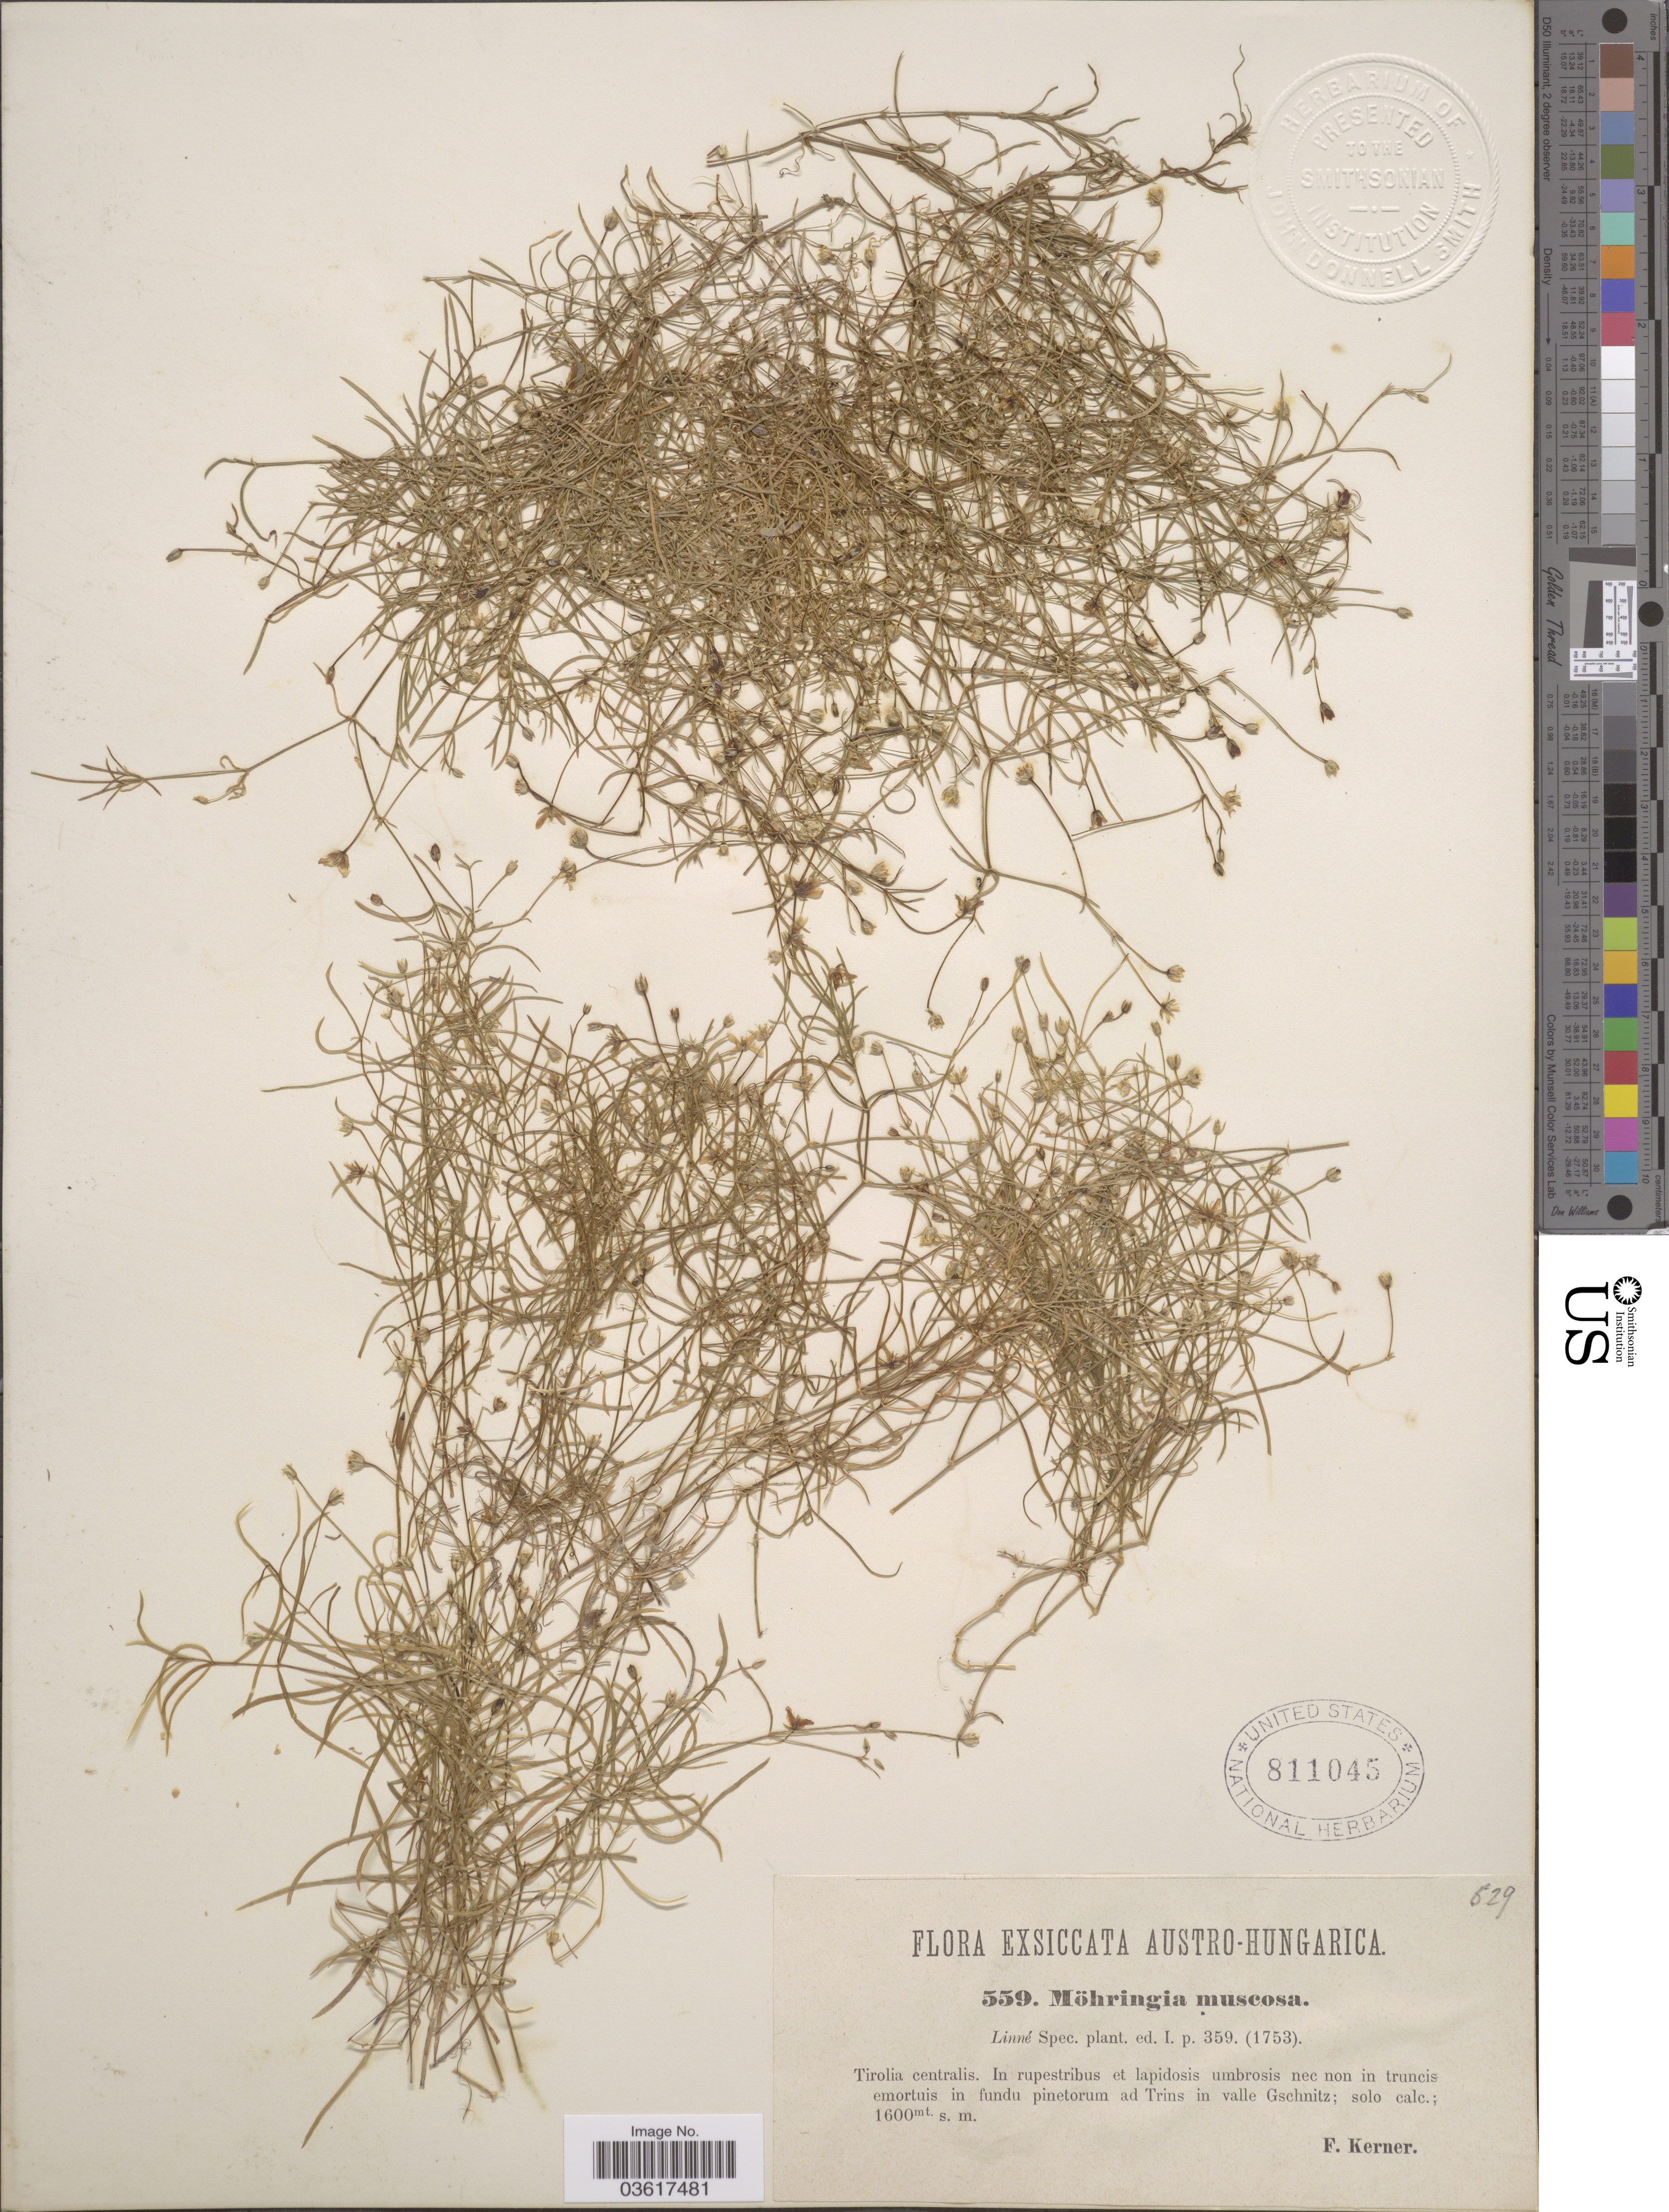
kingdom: Plantae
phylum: Tracheophyta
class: Magnoliopsida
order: Caryophyllales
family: Caryophyllaceae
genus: Moehringia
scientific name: Moehringia muscosa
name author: L.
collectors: F. Kerner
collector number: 559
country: Austria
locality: Austro-Hungarica. Tirolia centralis. In rupestribus et lapidosis umbrosis nec non in truncis emortuis in fundu pinetorum ad Trins in valle Gschnitz.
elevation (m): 1600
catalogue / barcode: US 811045